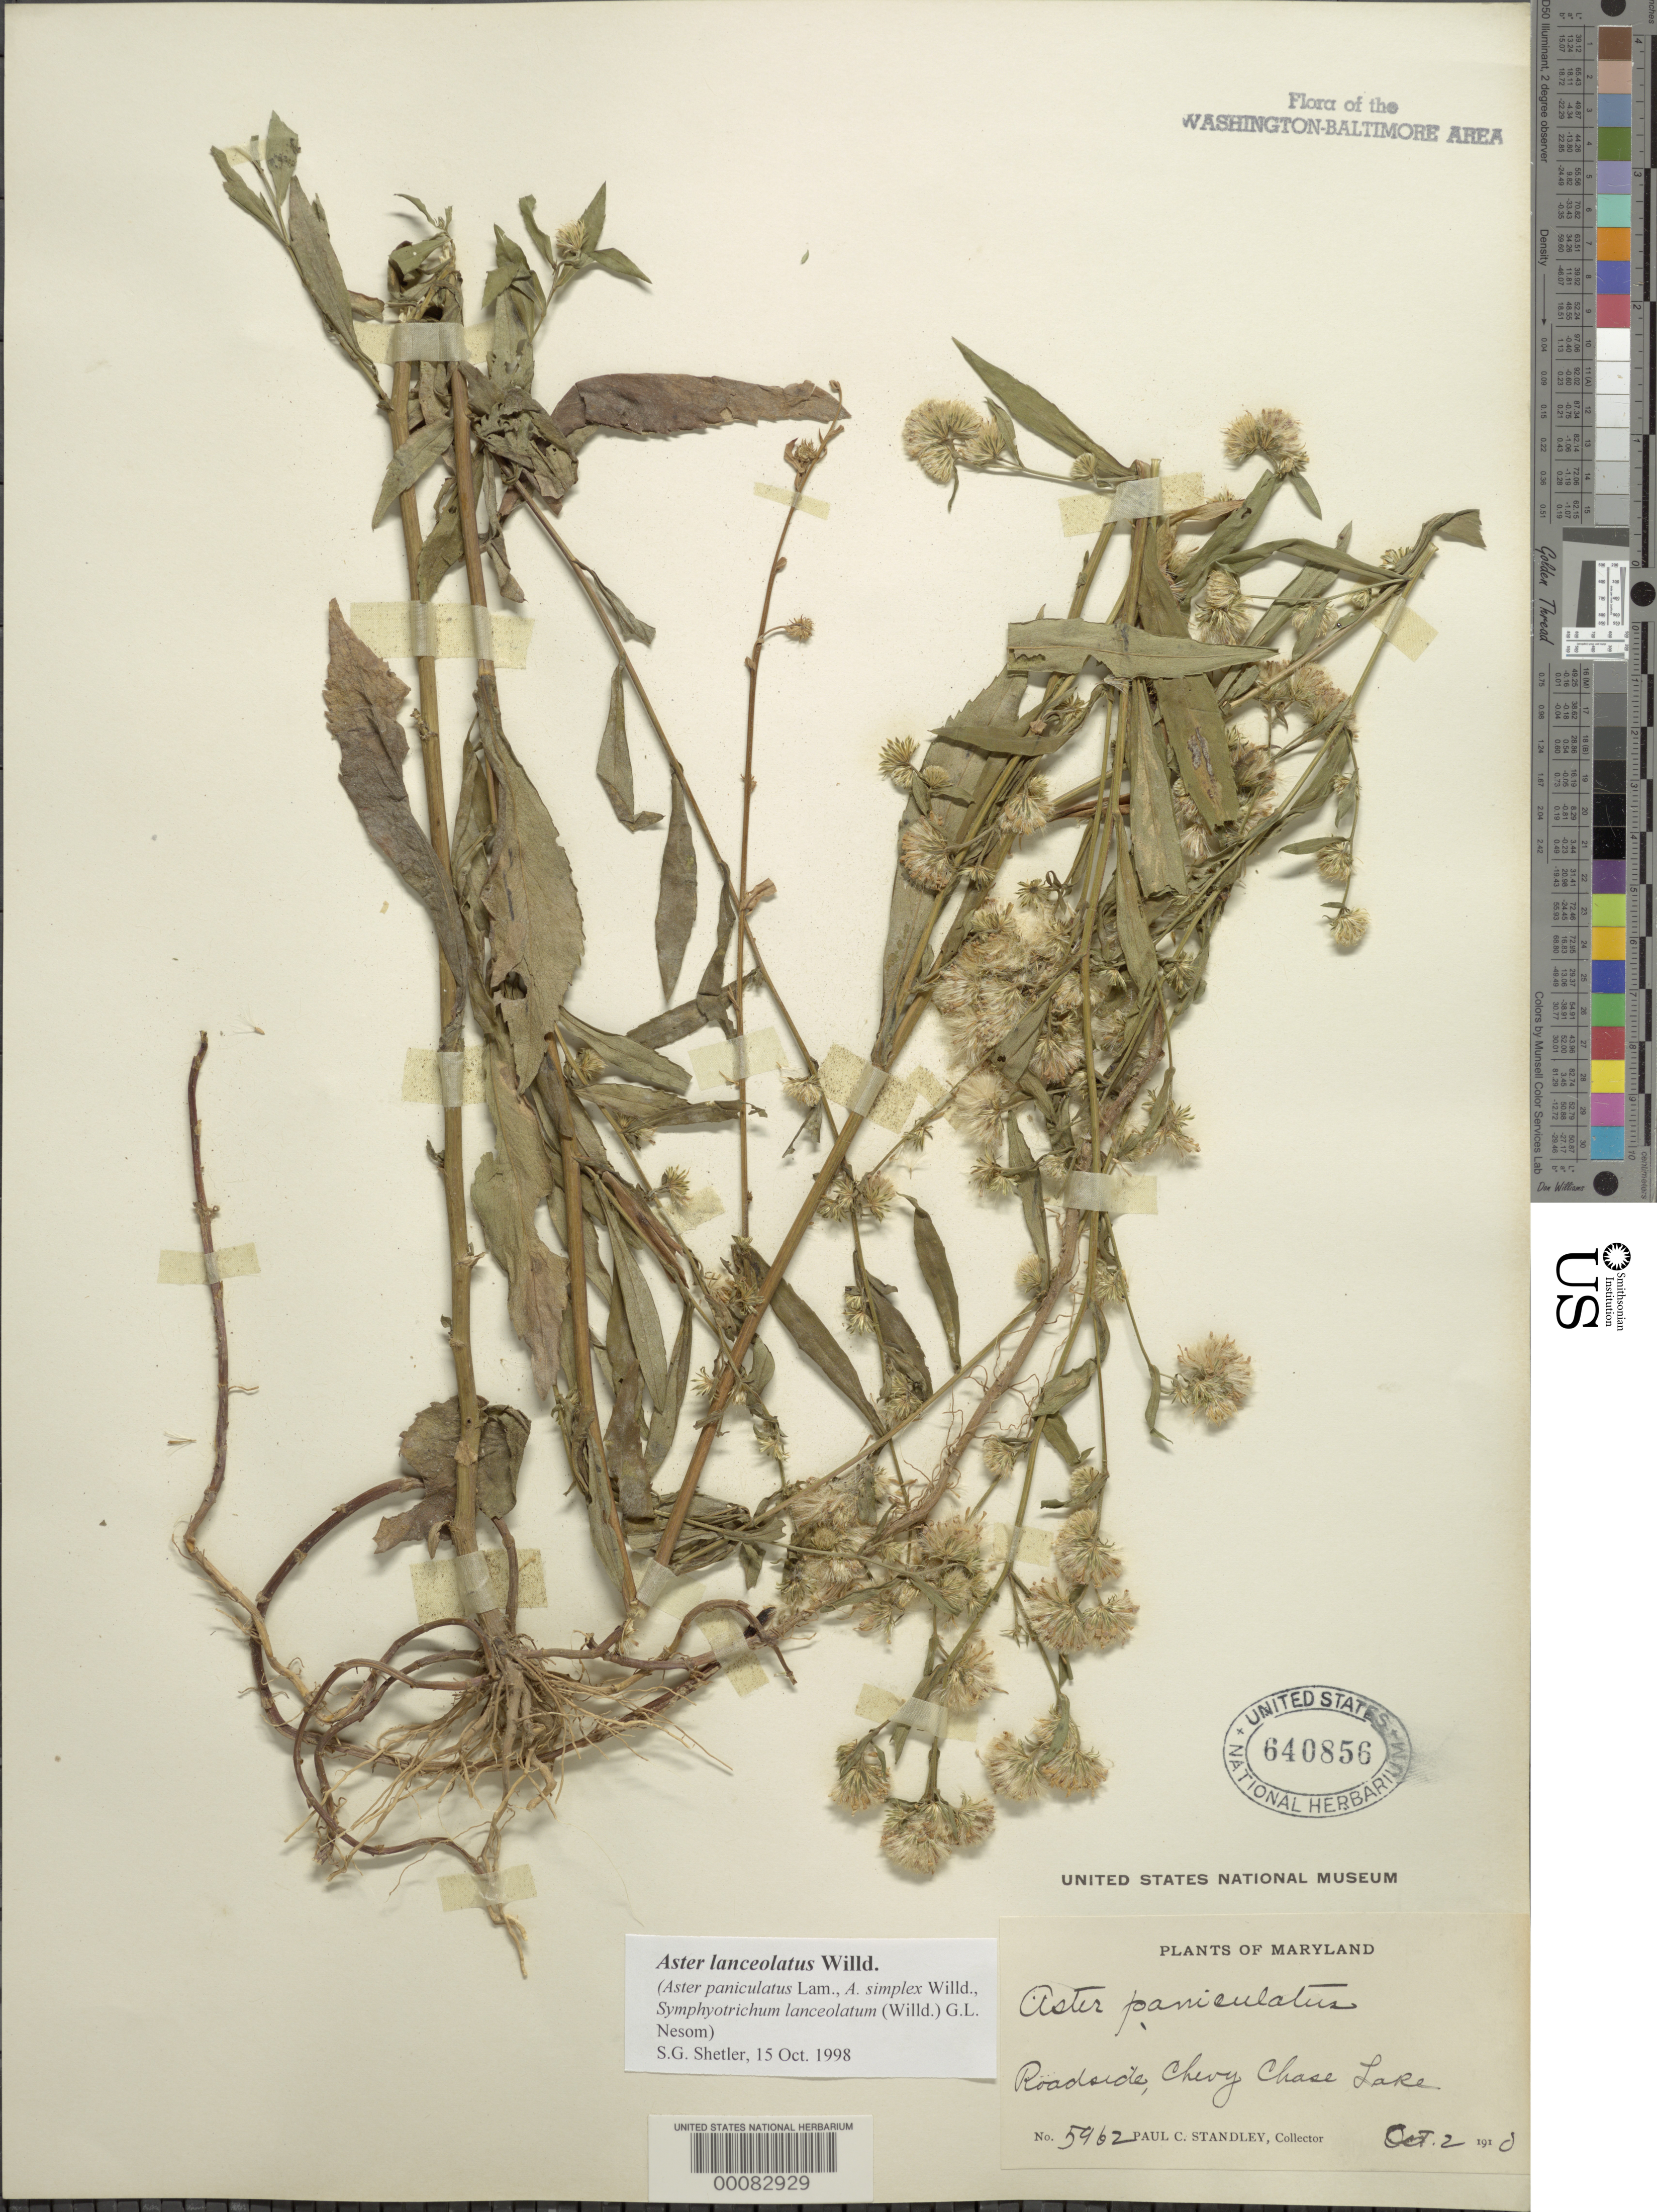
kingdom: Plantae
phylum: Tracheophyta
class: Magnoliopsida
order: Asterales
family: Asteraceae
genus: Symphyotrichum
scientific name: Symphyotrichum lanceolatum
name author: (Willd.) G.L. Nesom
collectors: P. C. Standley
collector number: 5962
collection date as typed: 02 Oct 1910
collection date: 1910-10-02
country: United States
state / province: Maryland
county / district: Montgomery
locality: Chevy Chase Lake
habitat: Roadside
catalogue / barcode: US 640856